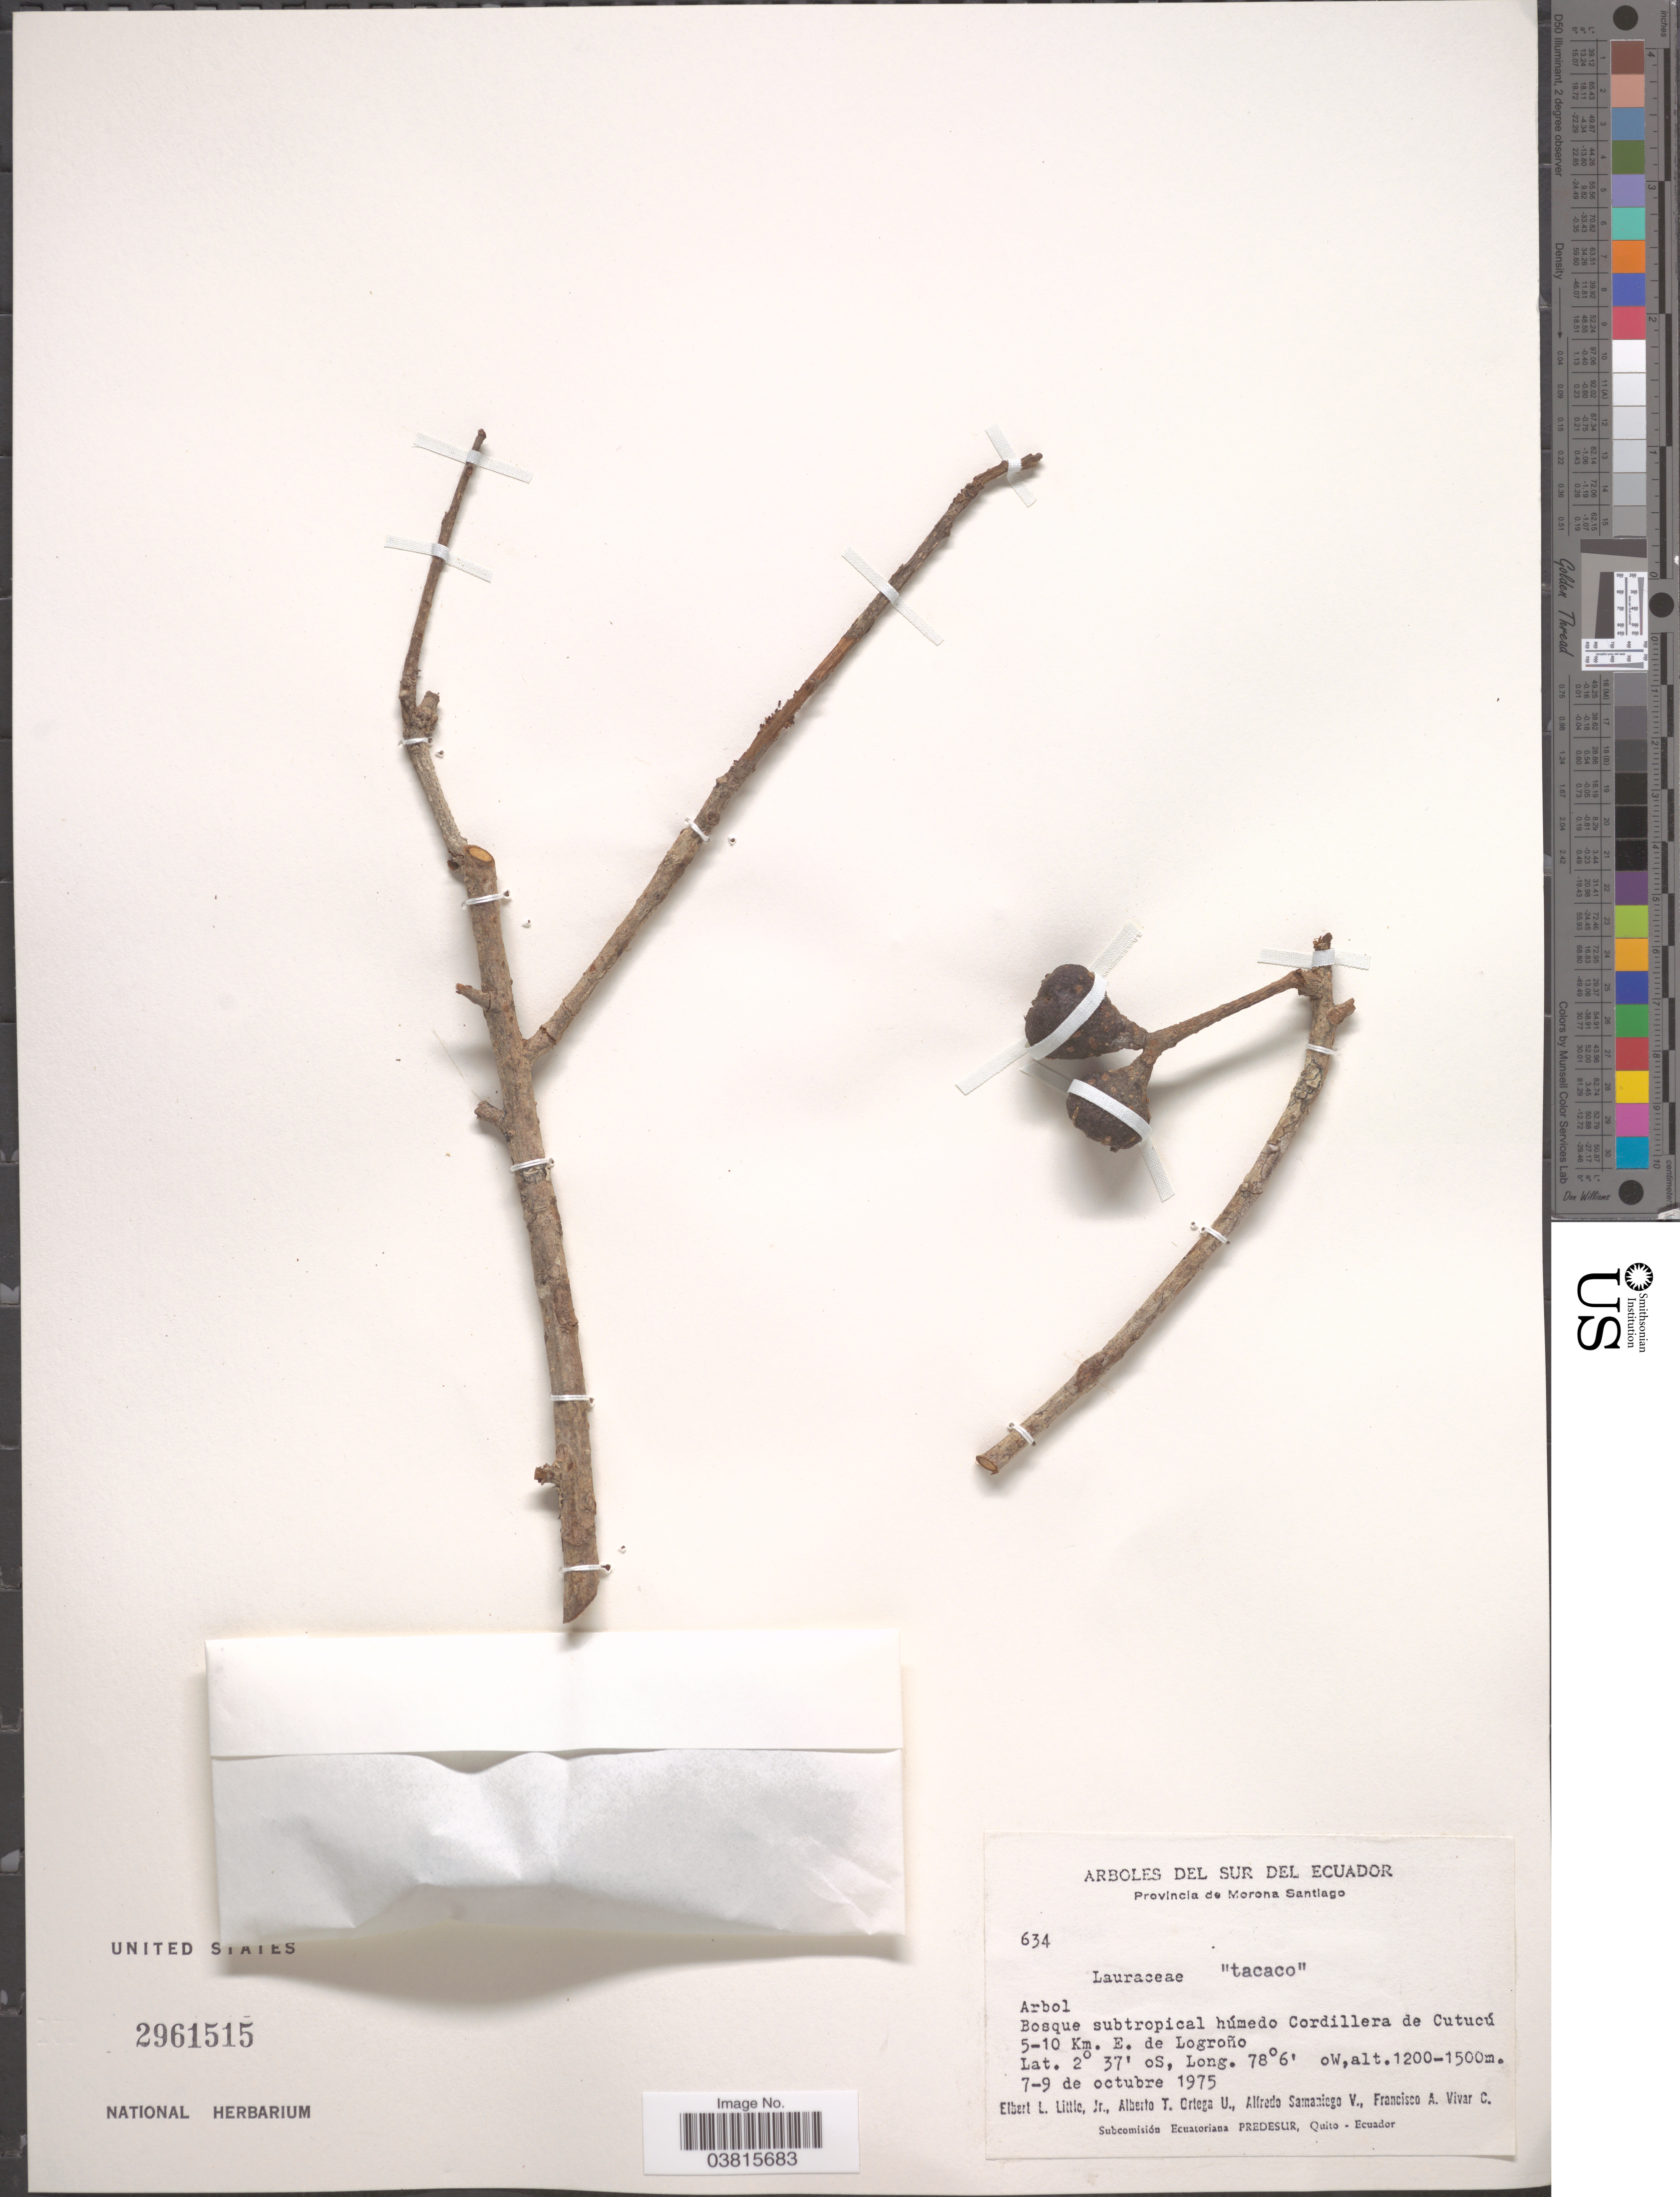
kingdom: Plantae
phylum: Tracheophyta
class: Magnoliopsida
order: Laurales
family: Lauraceae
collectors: E. L. Little, A. T. Ortega U., A. Samaniego V. & F. A. Vivar C.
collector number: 634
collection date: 1975-10-07/1975-10-09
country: Ecuador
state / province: Morona-Santiago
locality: Sur del Ecuador. Bosque subtropical húmedo Cordillera de Cutucú 5-10 Km. E. de Logroño.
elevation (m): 1200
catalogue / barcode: US 2961515